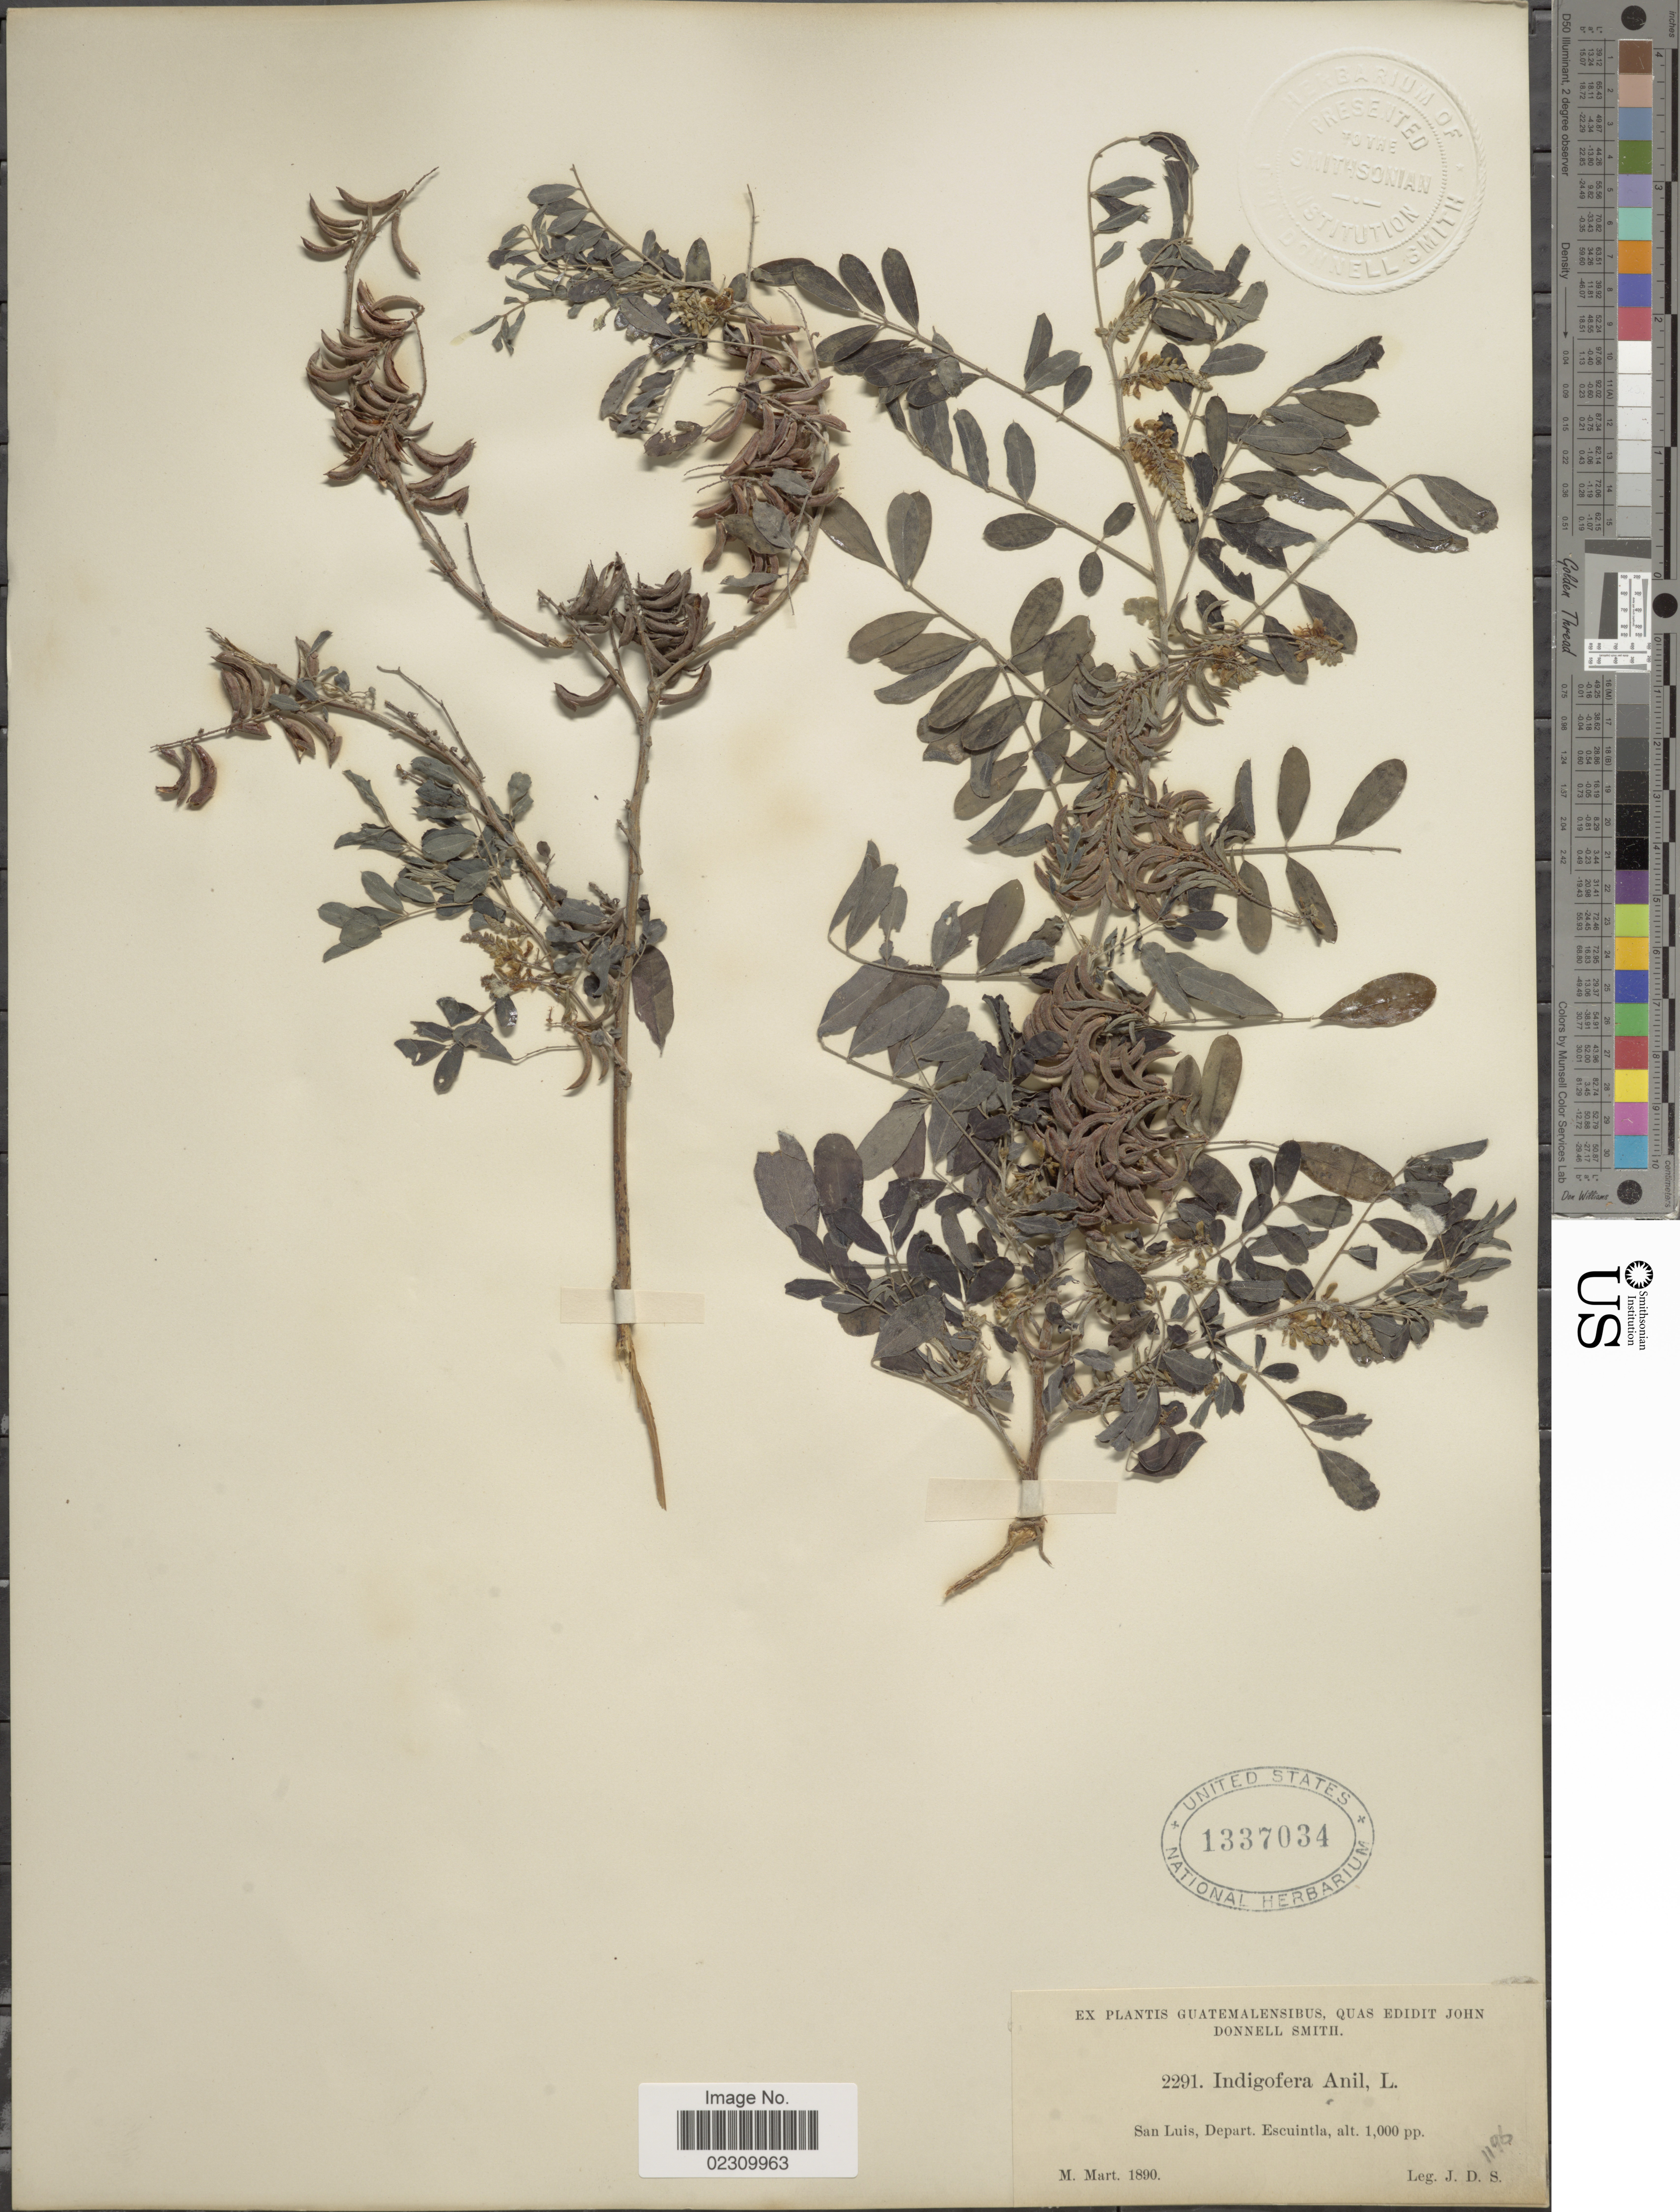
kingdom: Plantae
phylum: Tracheophyta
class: Magnoliopsida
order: Fabales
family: Fabaceae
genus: Indigofera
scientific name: Indigofera suffruticosa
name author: Mill.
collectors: J. Donnell Smith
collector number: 2291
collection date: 1890-03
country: Guatemala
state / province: Escuintla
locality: San Luis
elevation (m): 305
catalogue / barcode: US 1337034